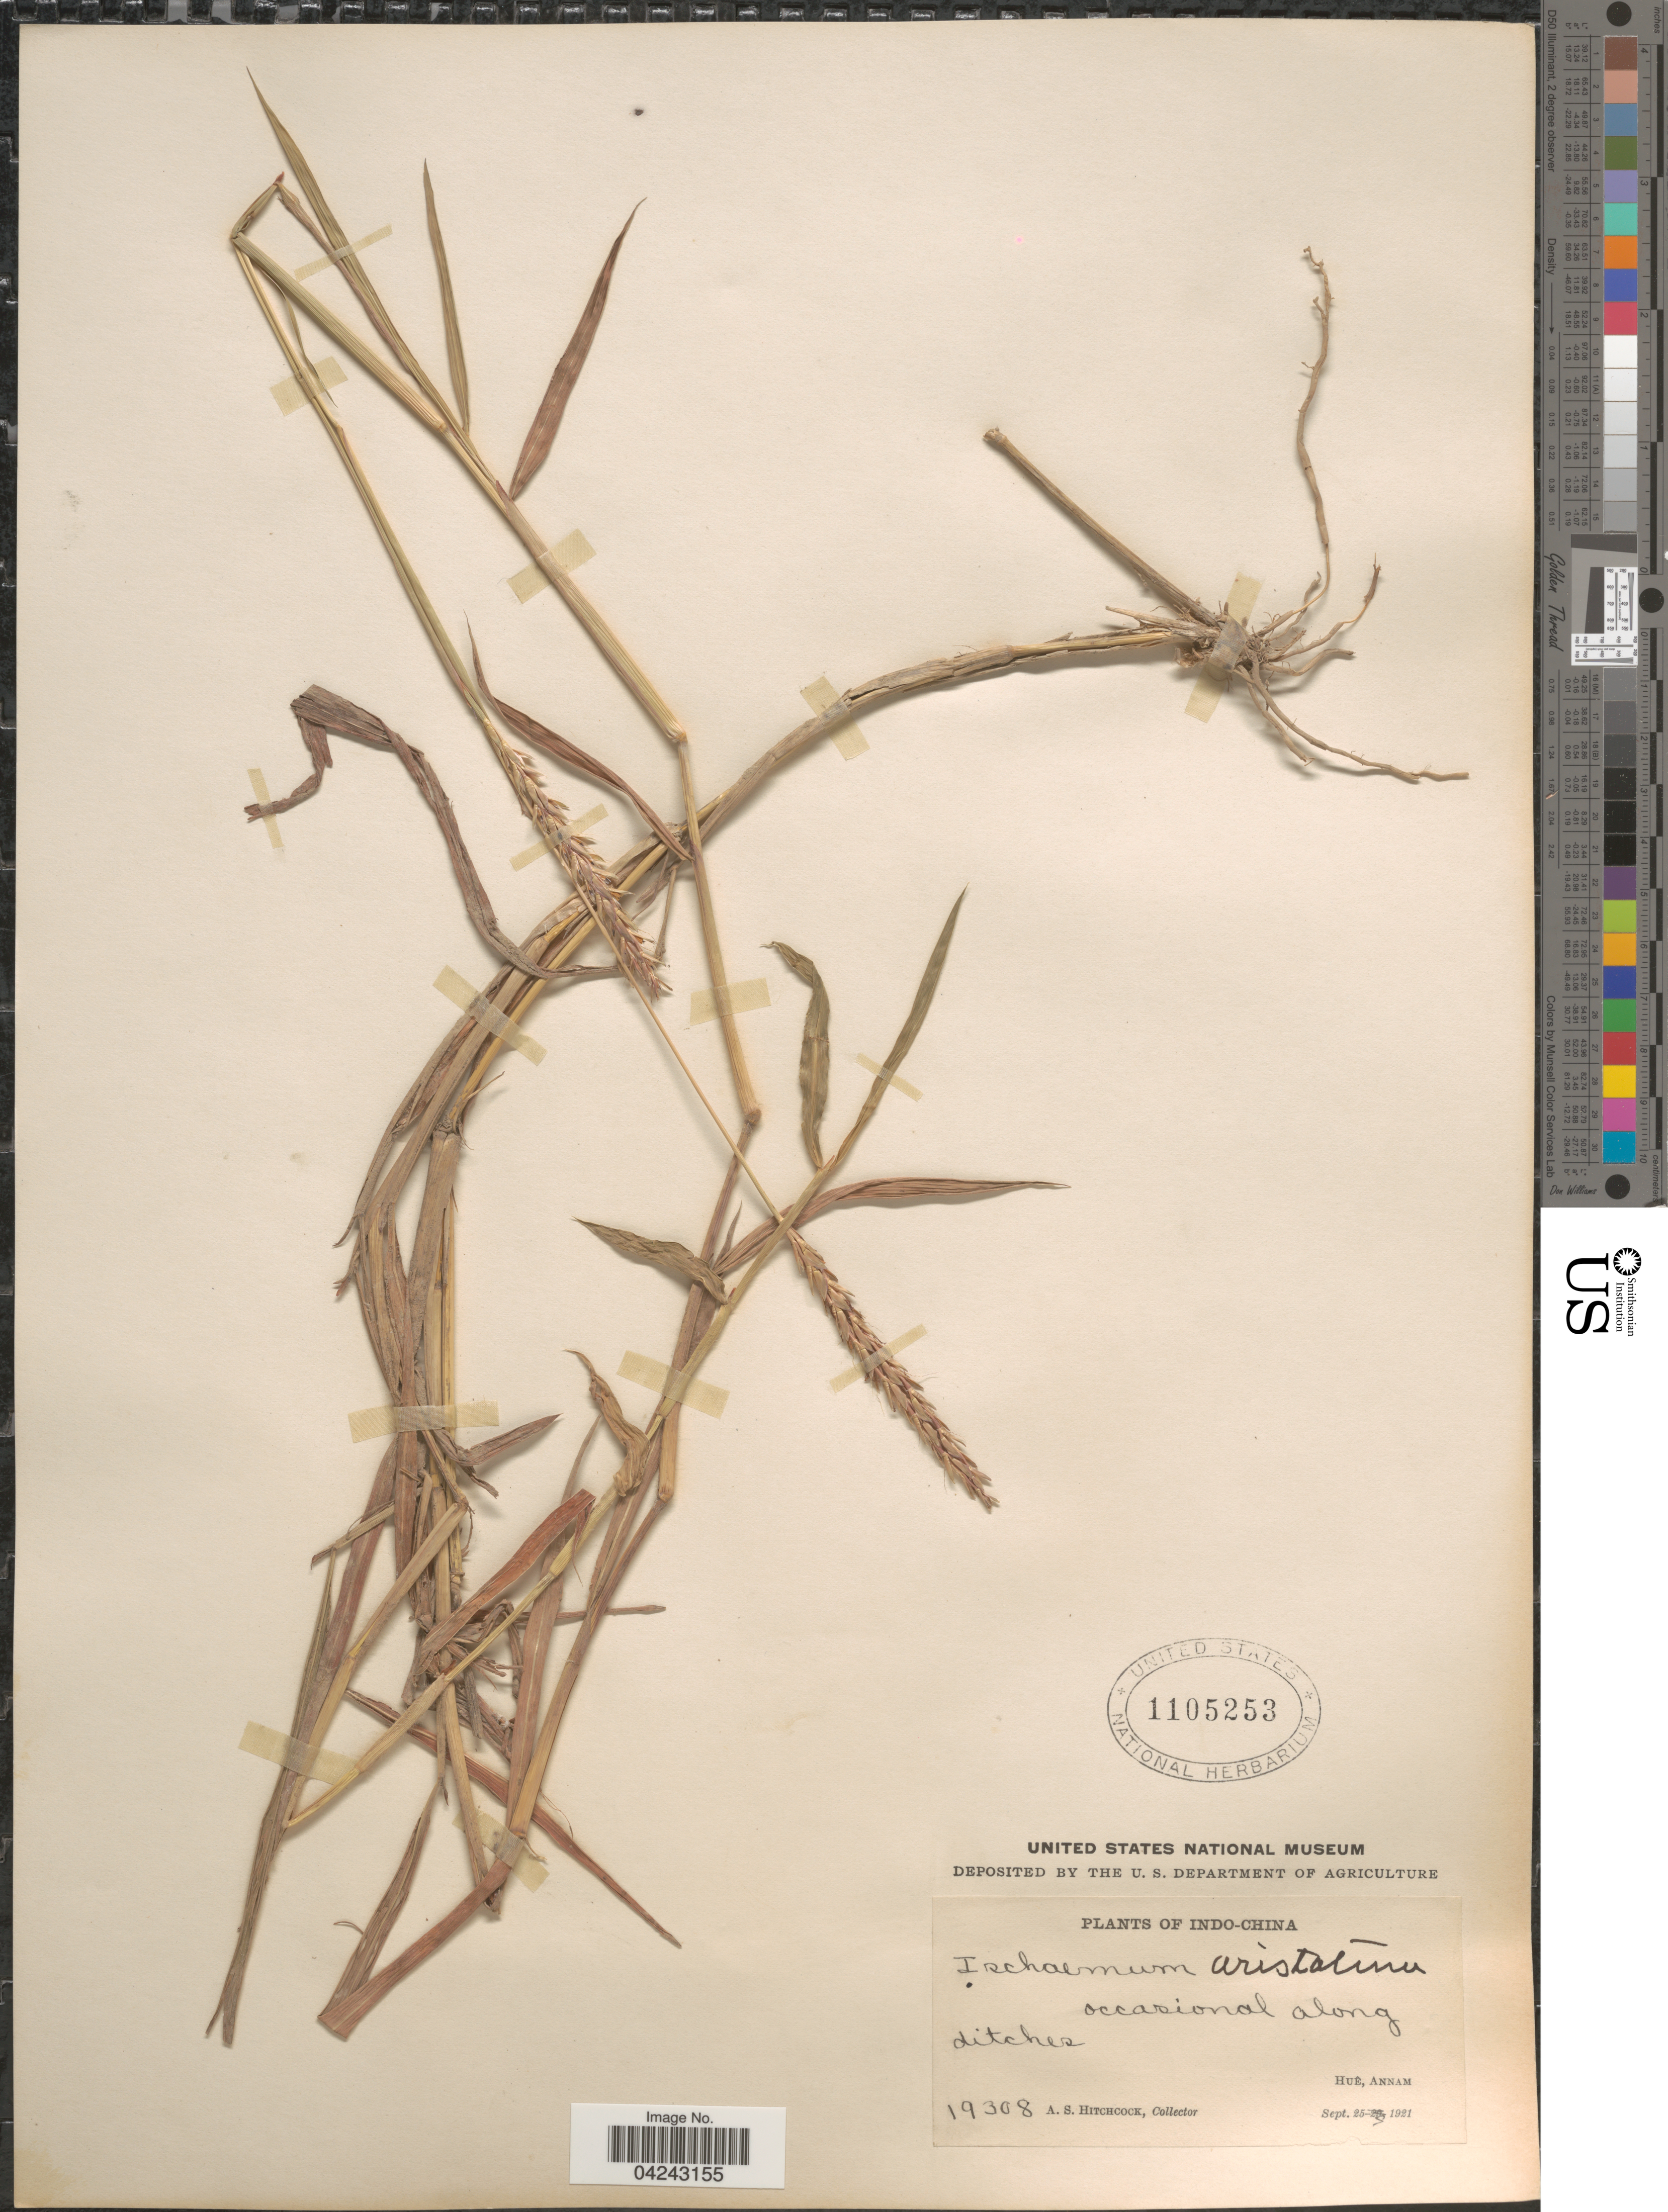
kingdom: Plantae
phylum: Tracheophyta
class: Liliopsida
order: Poales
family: Poaceae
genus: Ischaemum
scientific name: Ischaemum aristatum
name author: L.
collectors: A. S. Hitchcock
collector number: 19308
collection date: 1921-09-25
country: Vietnam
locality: Huê, Annam.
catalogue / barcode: US 1105253